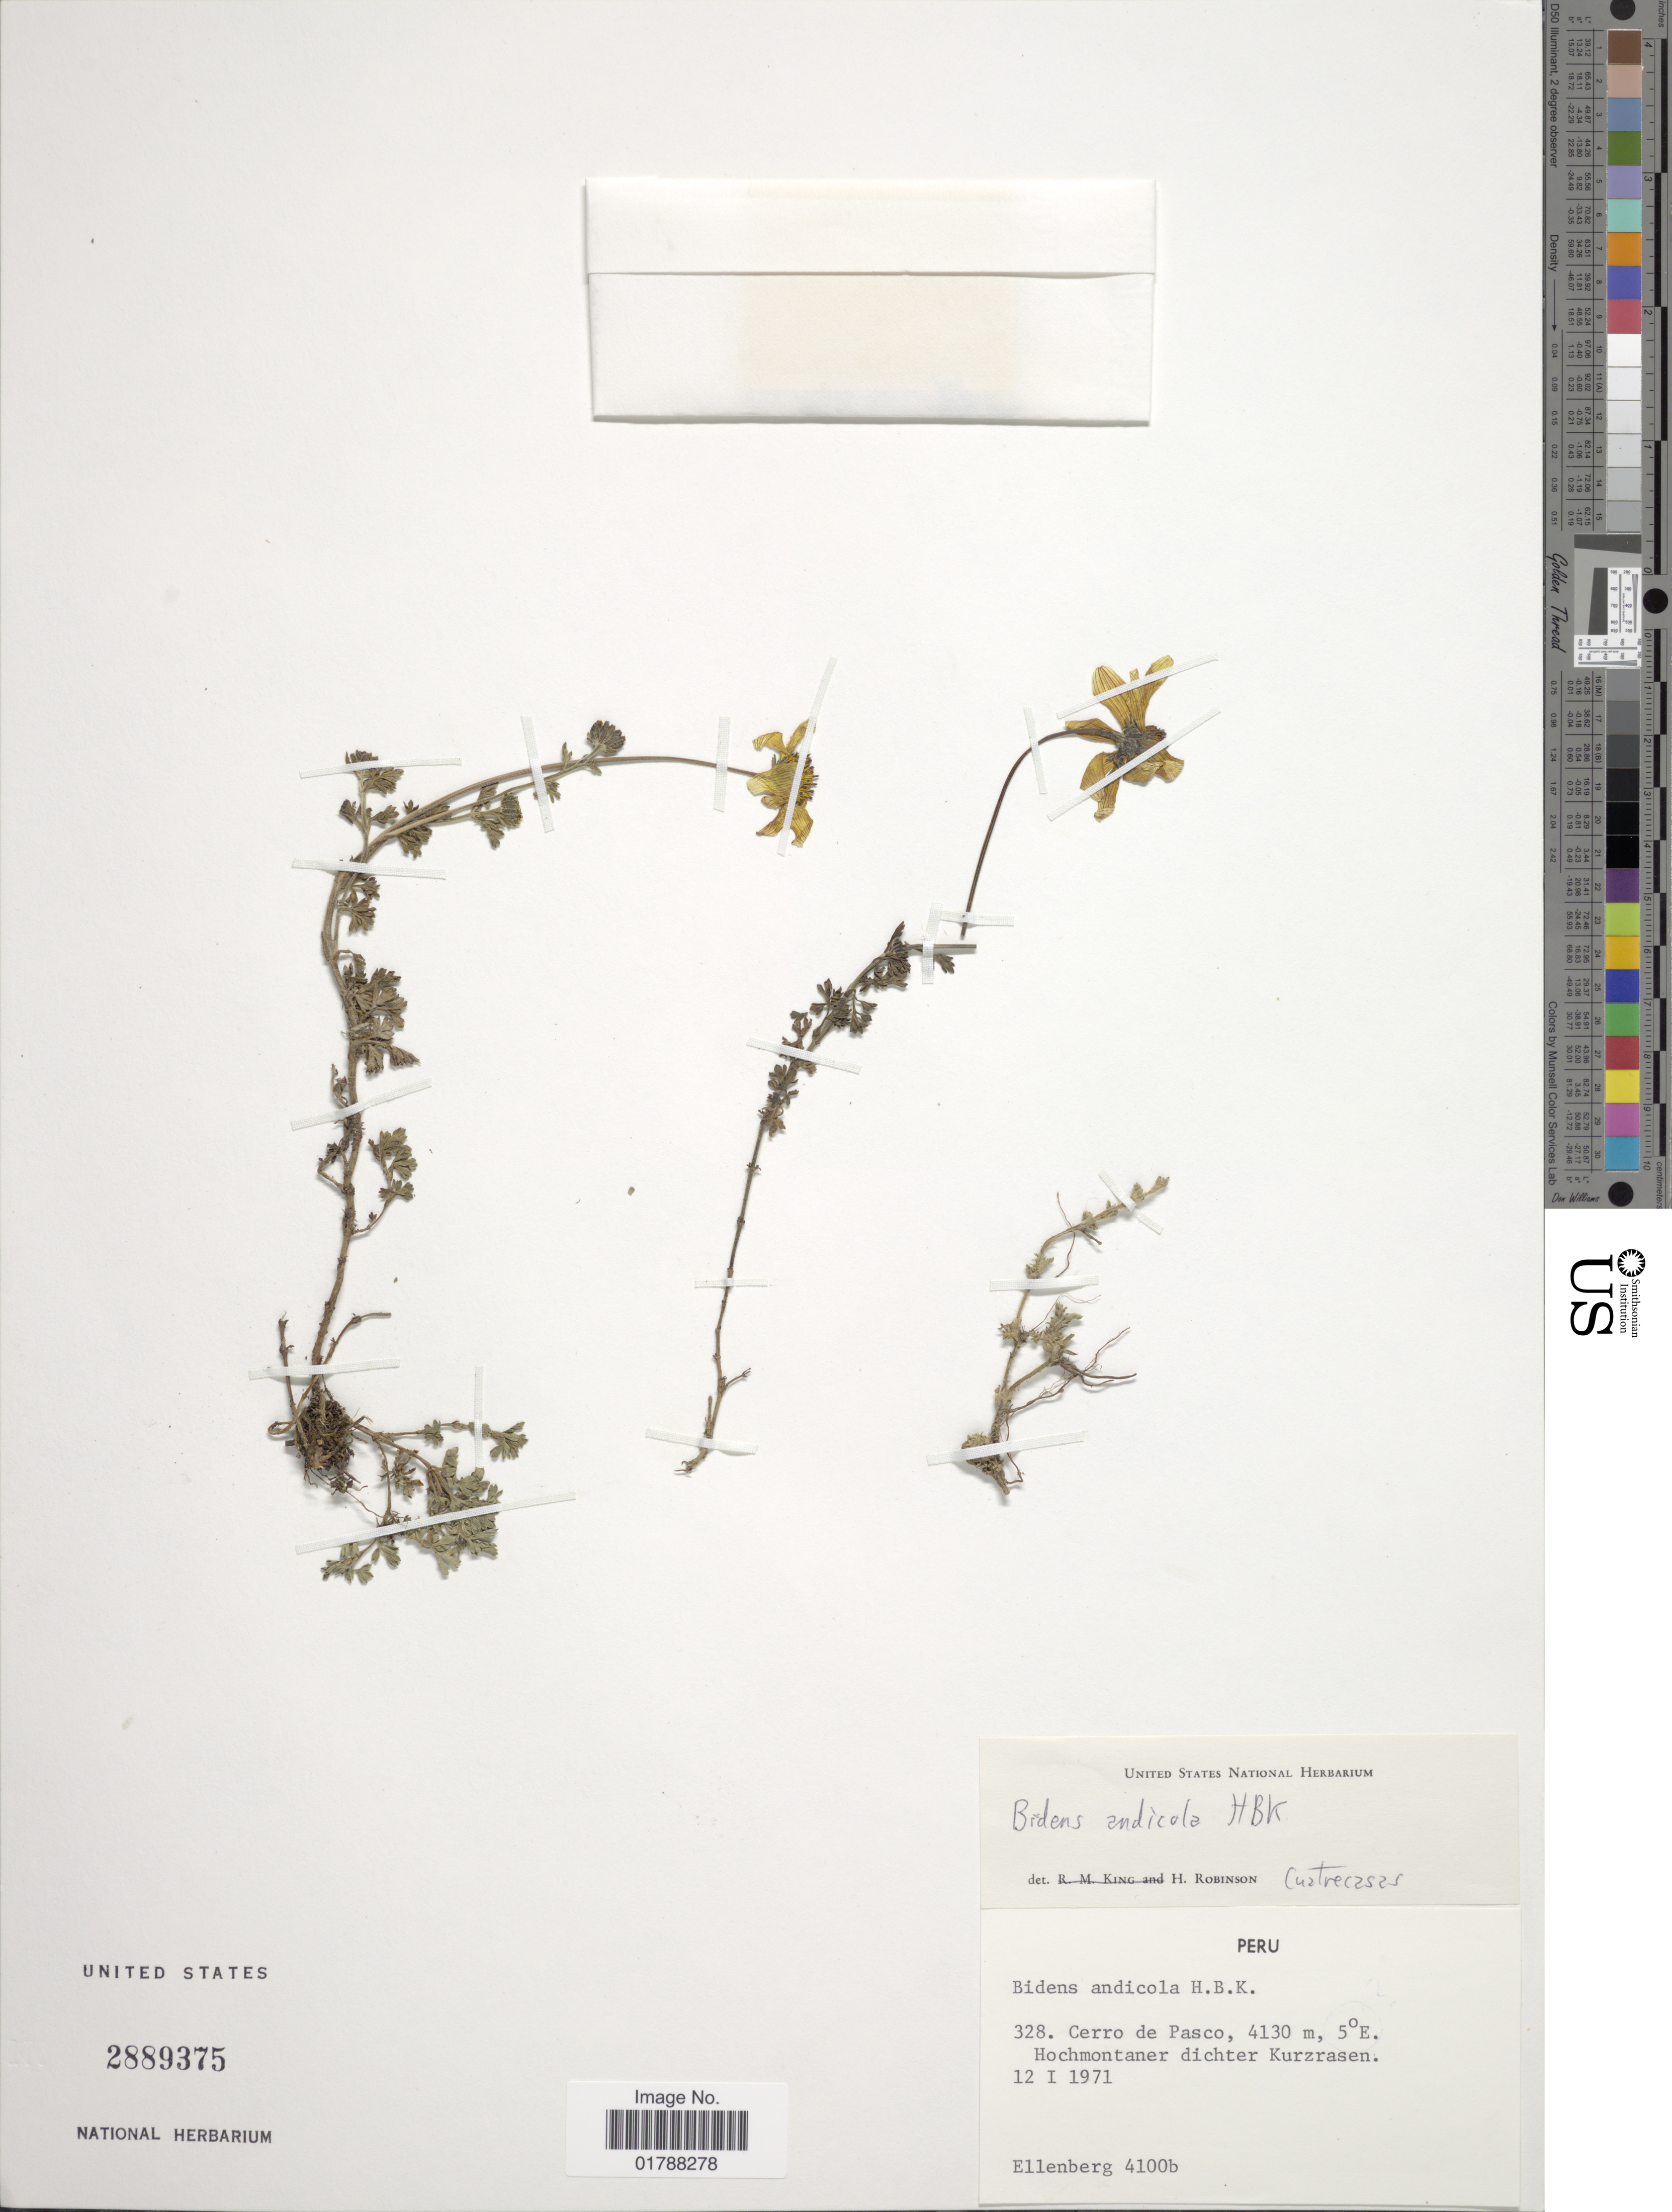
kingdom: Plantae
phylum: Tracheophyta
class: Magnoliopsida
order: Asterales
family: Asteraceae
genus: Bidens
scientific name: Bidens andicola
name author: Kunth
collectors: H. Ellenberg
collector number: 4100b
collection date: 1971-01-12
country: Peru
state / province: Pasco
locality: Hochmantaner dichter Kurzrasen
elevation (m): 4130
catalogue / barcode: US 2889375